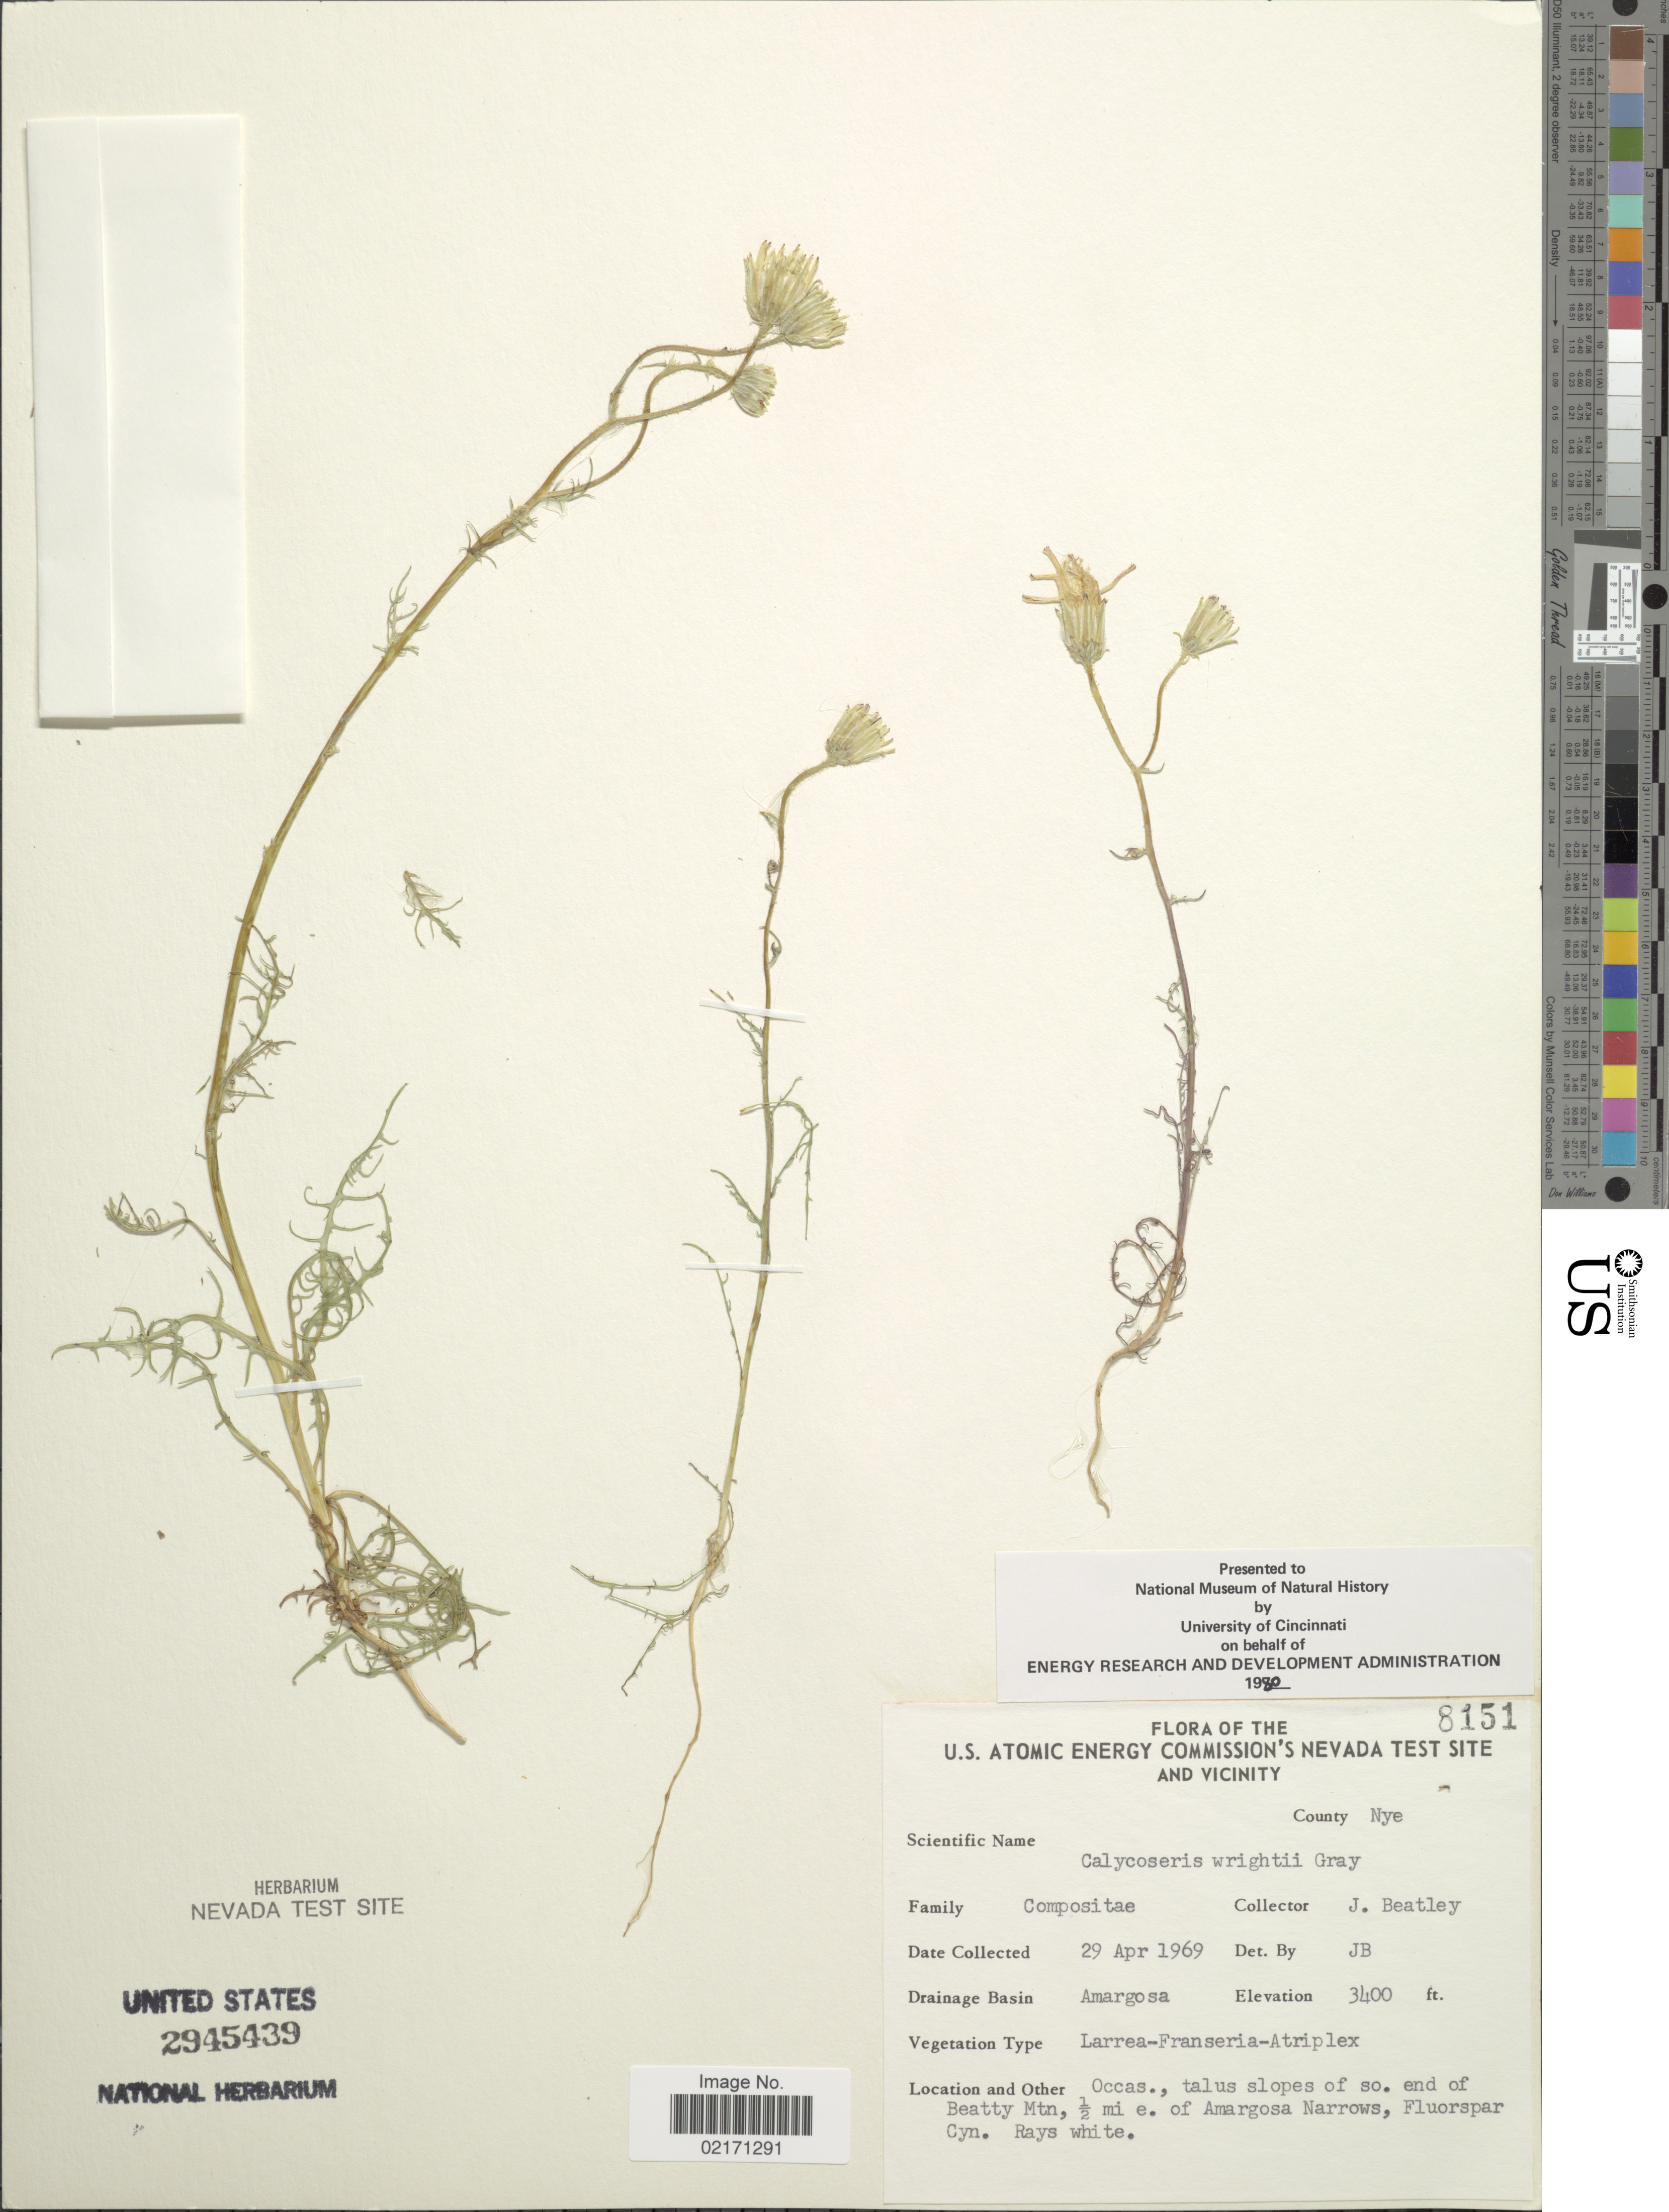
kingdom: Plantae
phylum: Tracheophyta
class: Magnoliopsida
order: Asterales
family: Asteraceae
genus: Calycoseris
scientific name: Calycoseris wrightii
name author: A. Gray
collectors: J. C. Beatley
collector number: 8151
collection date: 1969-04-29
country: United States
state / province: Nevada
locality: U.S. Atomic Energie Commision Nevada Test Site and vicinity. Occas. talus slopes of so. end of Beatty Mtn, 1/2 mi e. of Amargoa Narrows. County Nye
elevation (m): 1036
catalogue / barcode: US 2945439